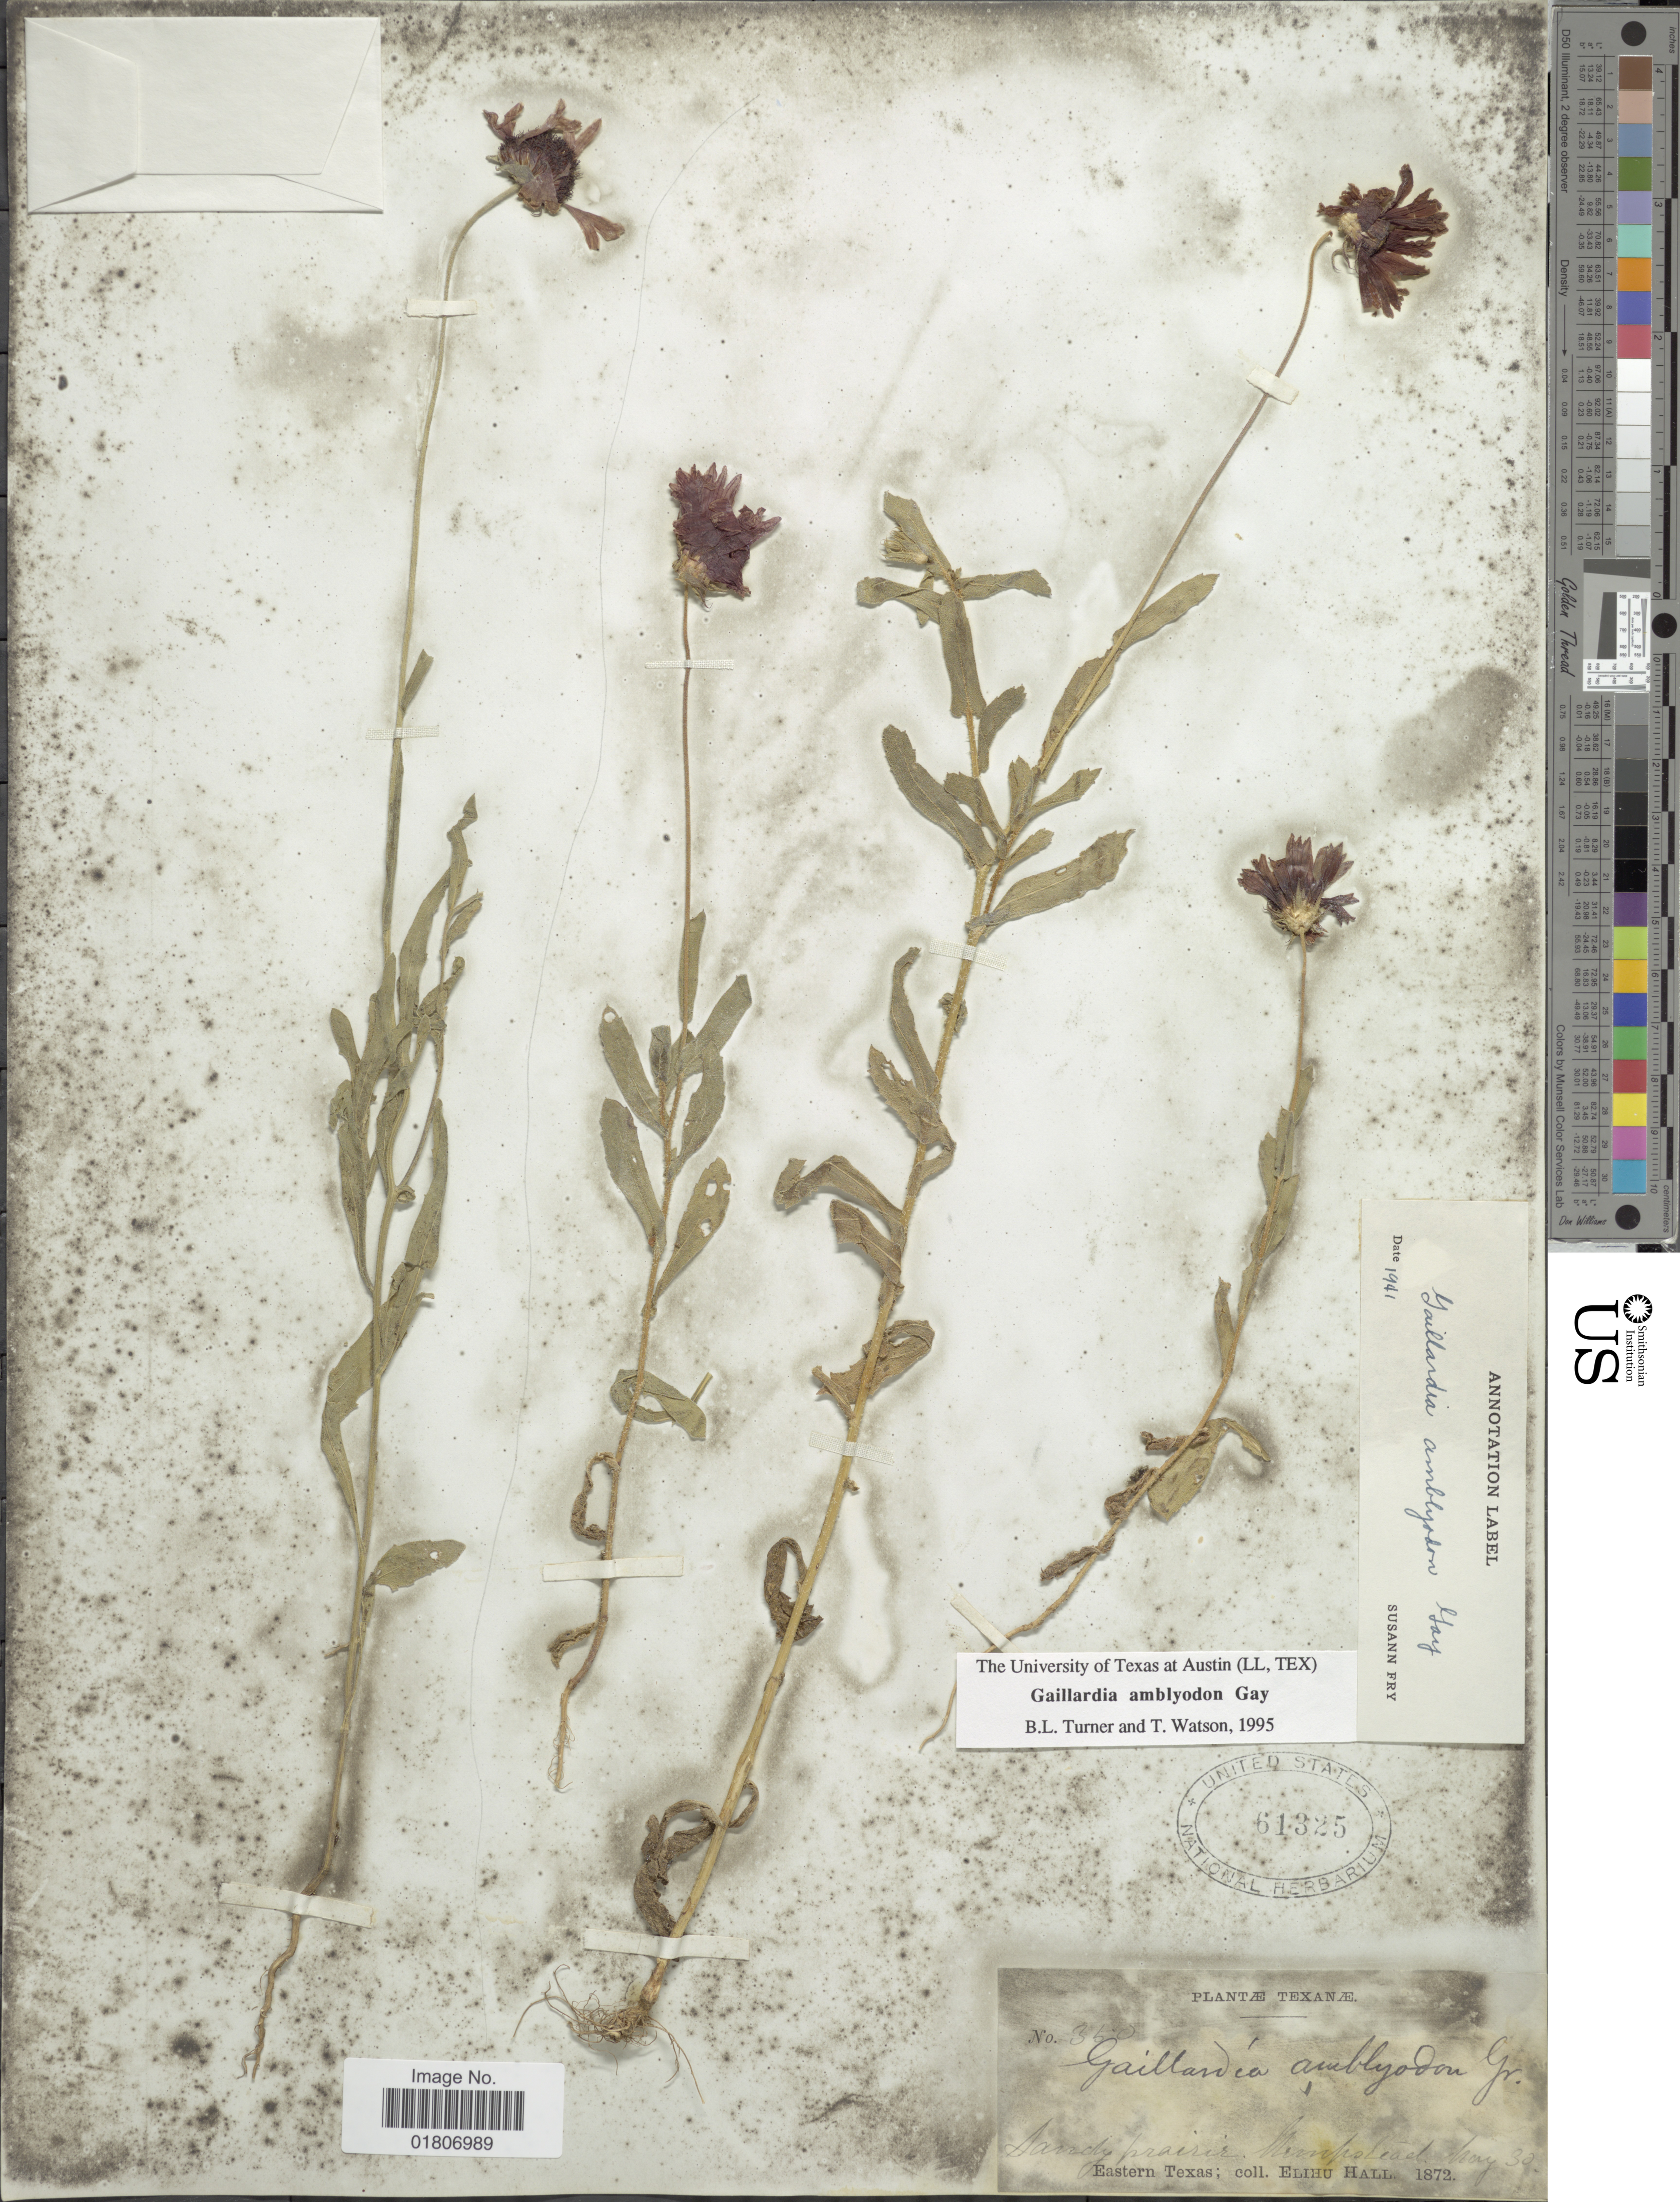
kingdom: Plantae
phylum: Tracheophyta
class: Magnoliopsida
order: Asterales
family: Asteraceae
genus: Gaillardia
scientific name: Gaillardia amblyodon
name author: J. Gay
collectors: E. Hall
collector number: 360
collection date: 1872-05-30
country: United States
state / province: Texas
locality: Hempstead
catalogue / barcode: US 61325